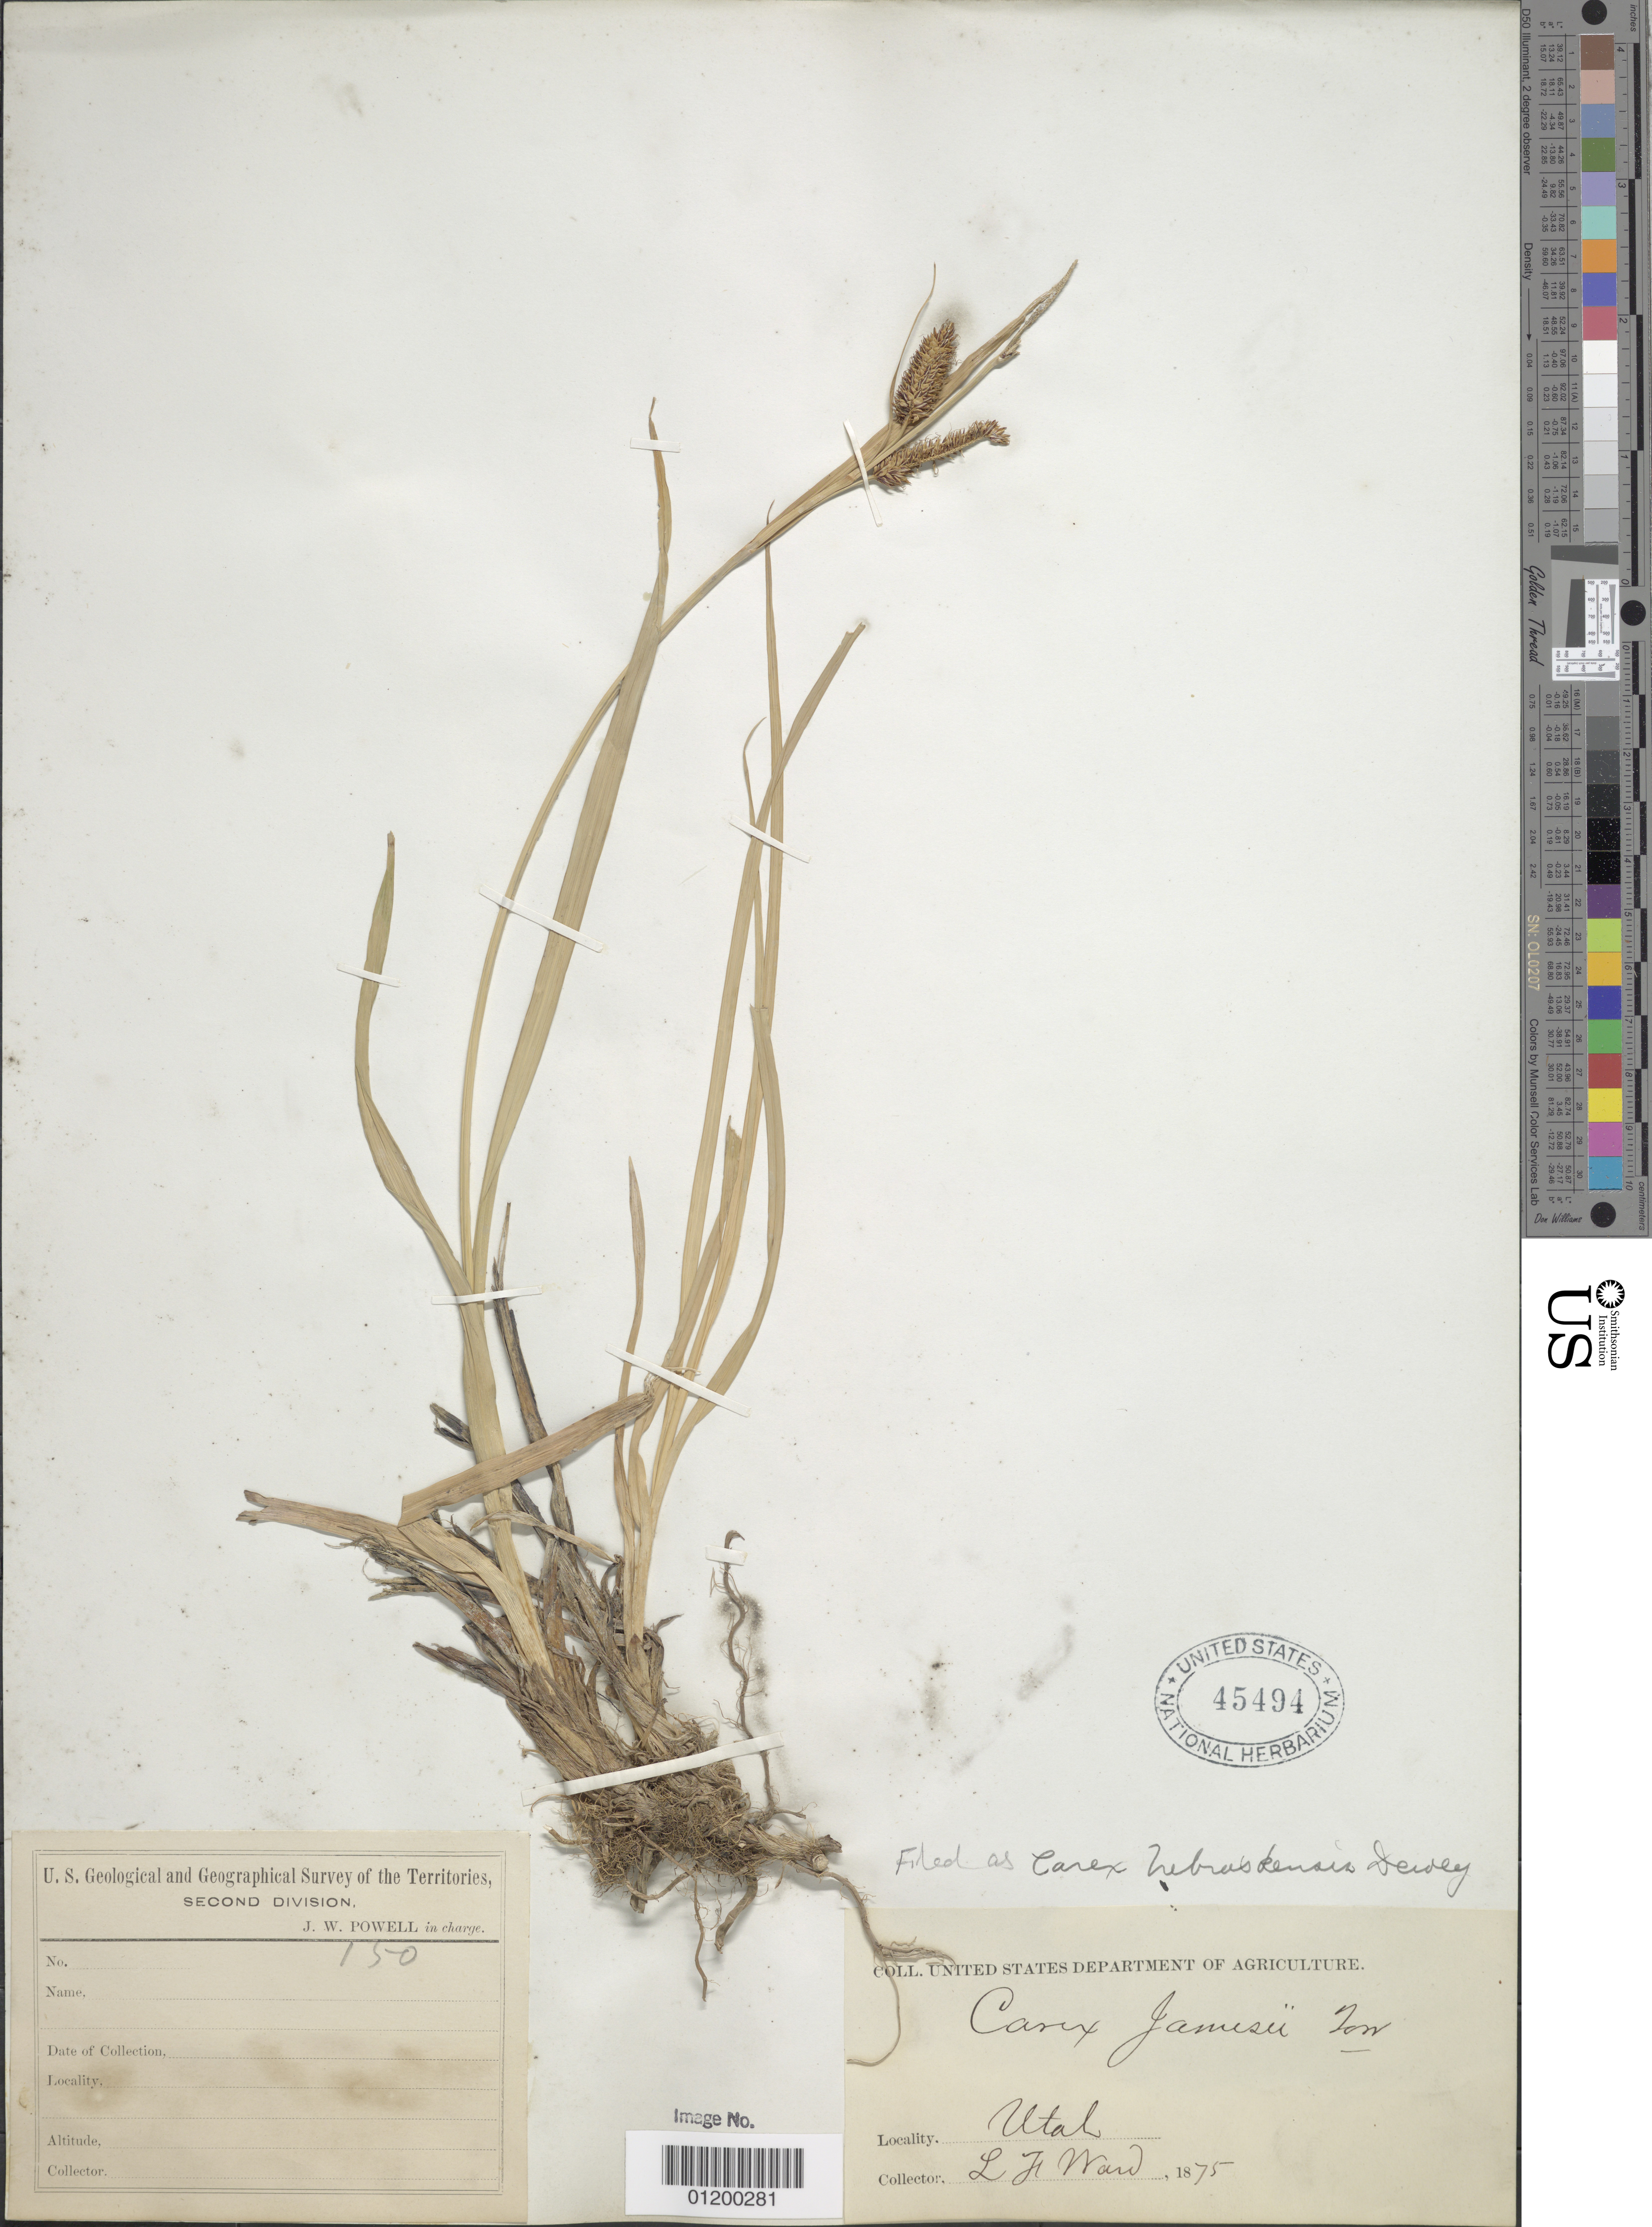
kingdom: Plantae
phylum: Tracheophyta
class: Liliopsida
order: Poales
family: Cyperaceae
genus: Carex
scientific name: Carex nebrascensis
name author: Dewey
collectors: L. H. Ward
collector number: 150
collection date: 1875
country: United States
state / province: Utah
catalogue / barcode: US 45494